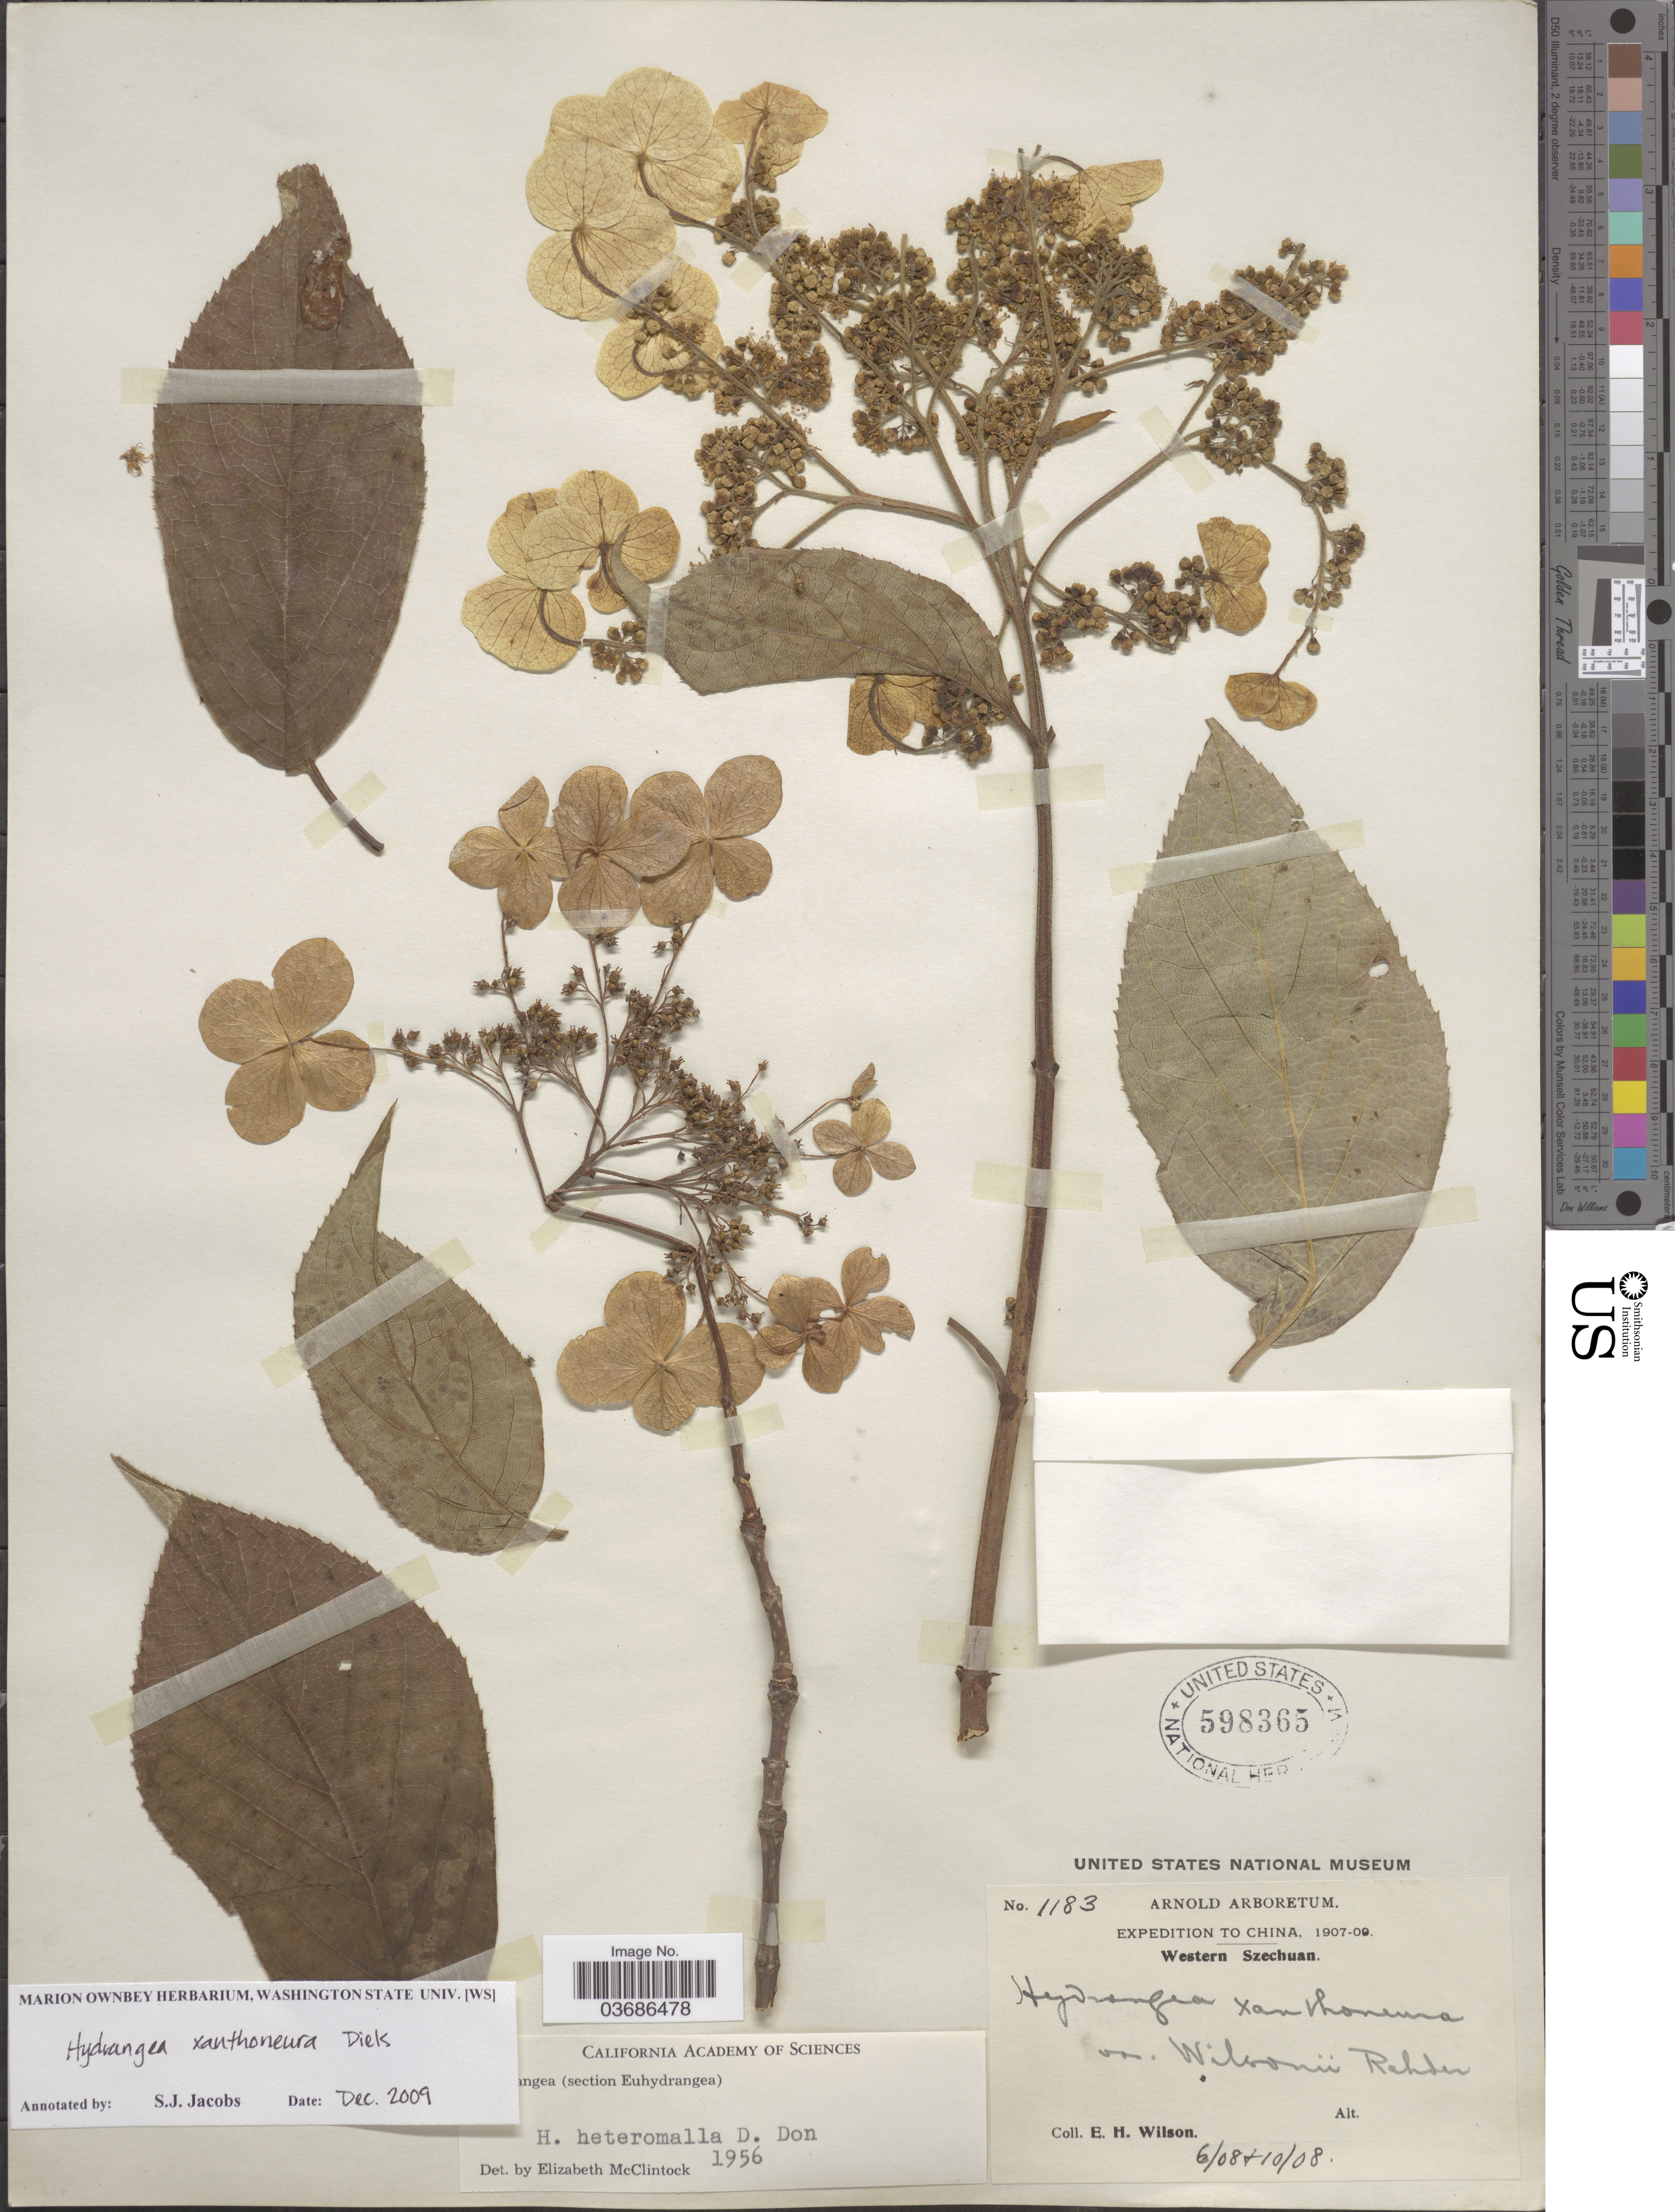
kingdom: Plantae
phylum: Tracheophyta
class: Magnoliopsida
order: Cornales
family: Hydrangeaceae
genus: Hydrangea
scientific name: Hydrangea xanthoneura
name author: Diels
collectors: E. Wilson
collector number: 1183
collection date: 1908-06/1908-10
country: China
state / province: Sichuan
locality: Expedition to China, 1907-09. Western Szechuan.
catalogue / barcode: US 598365